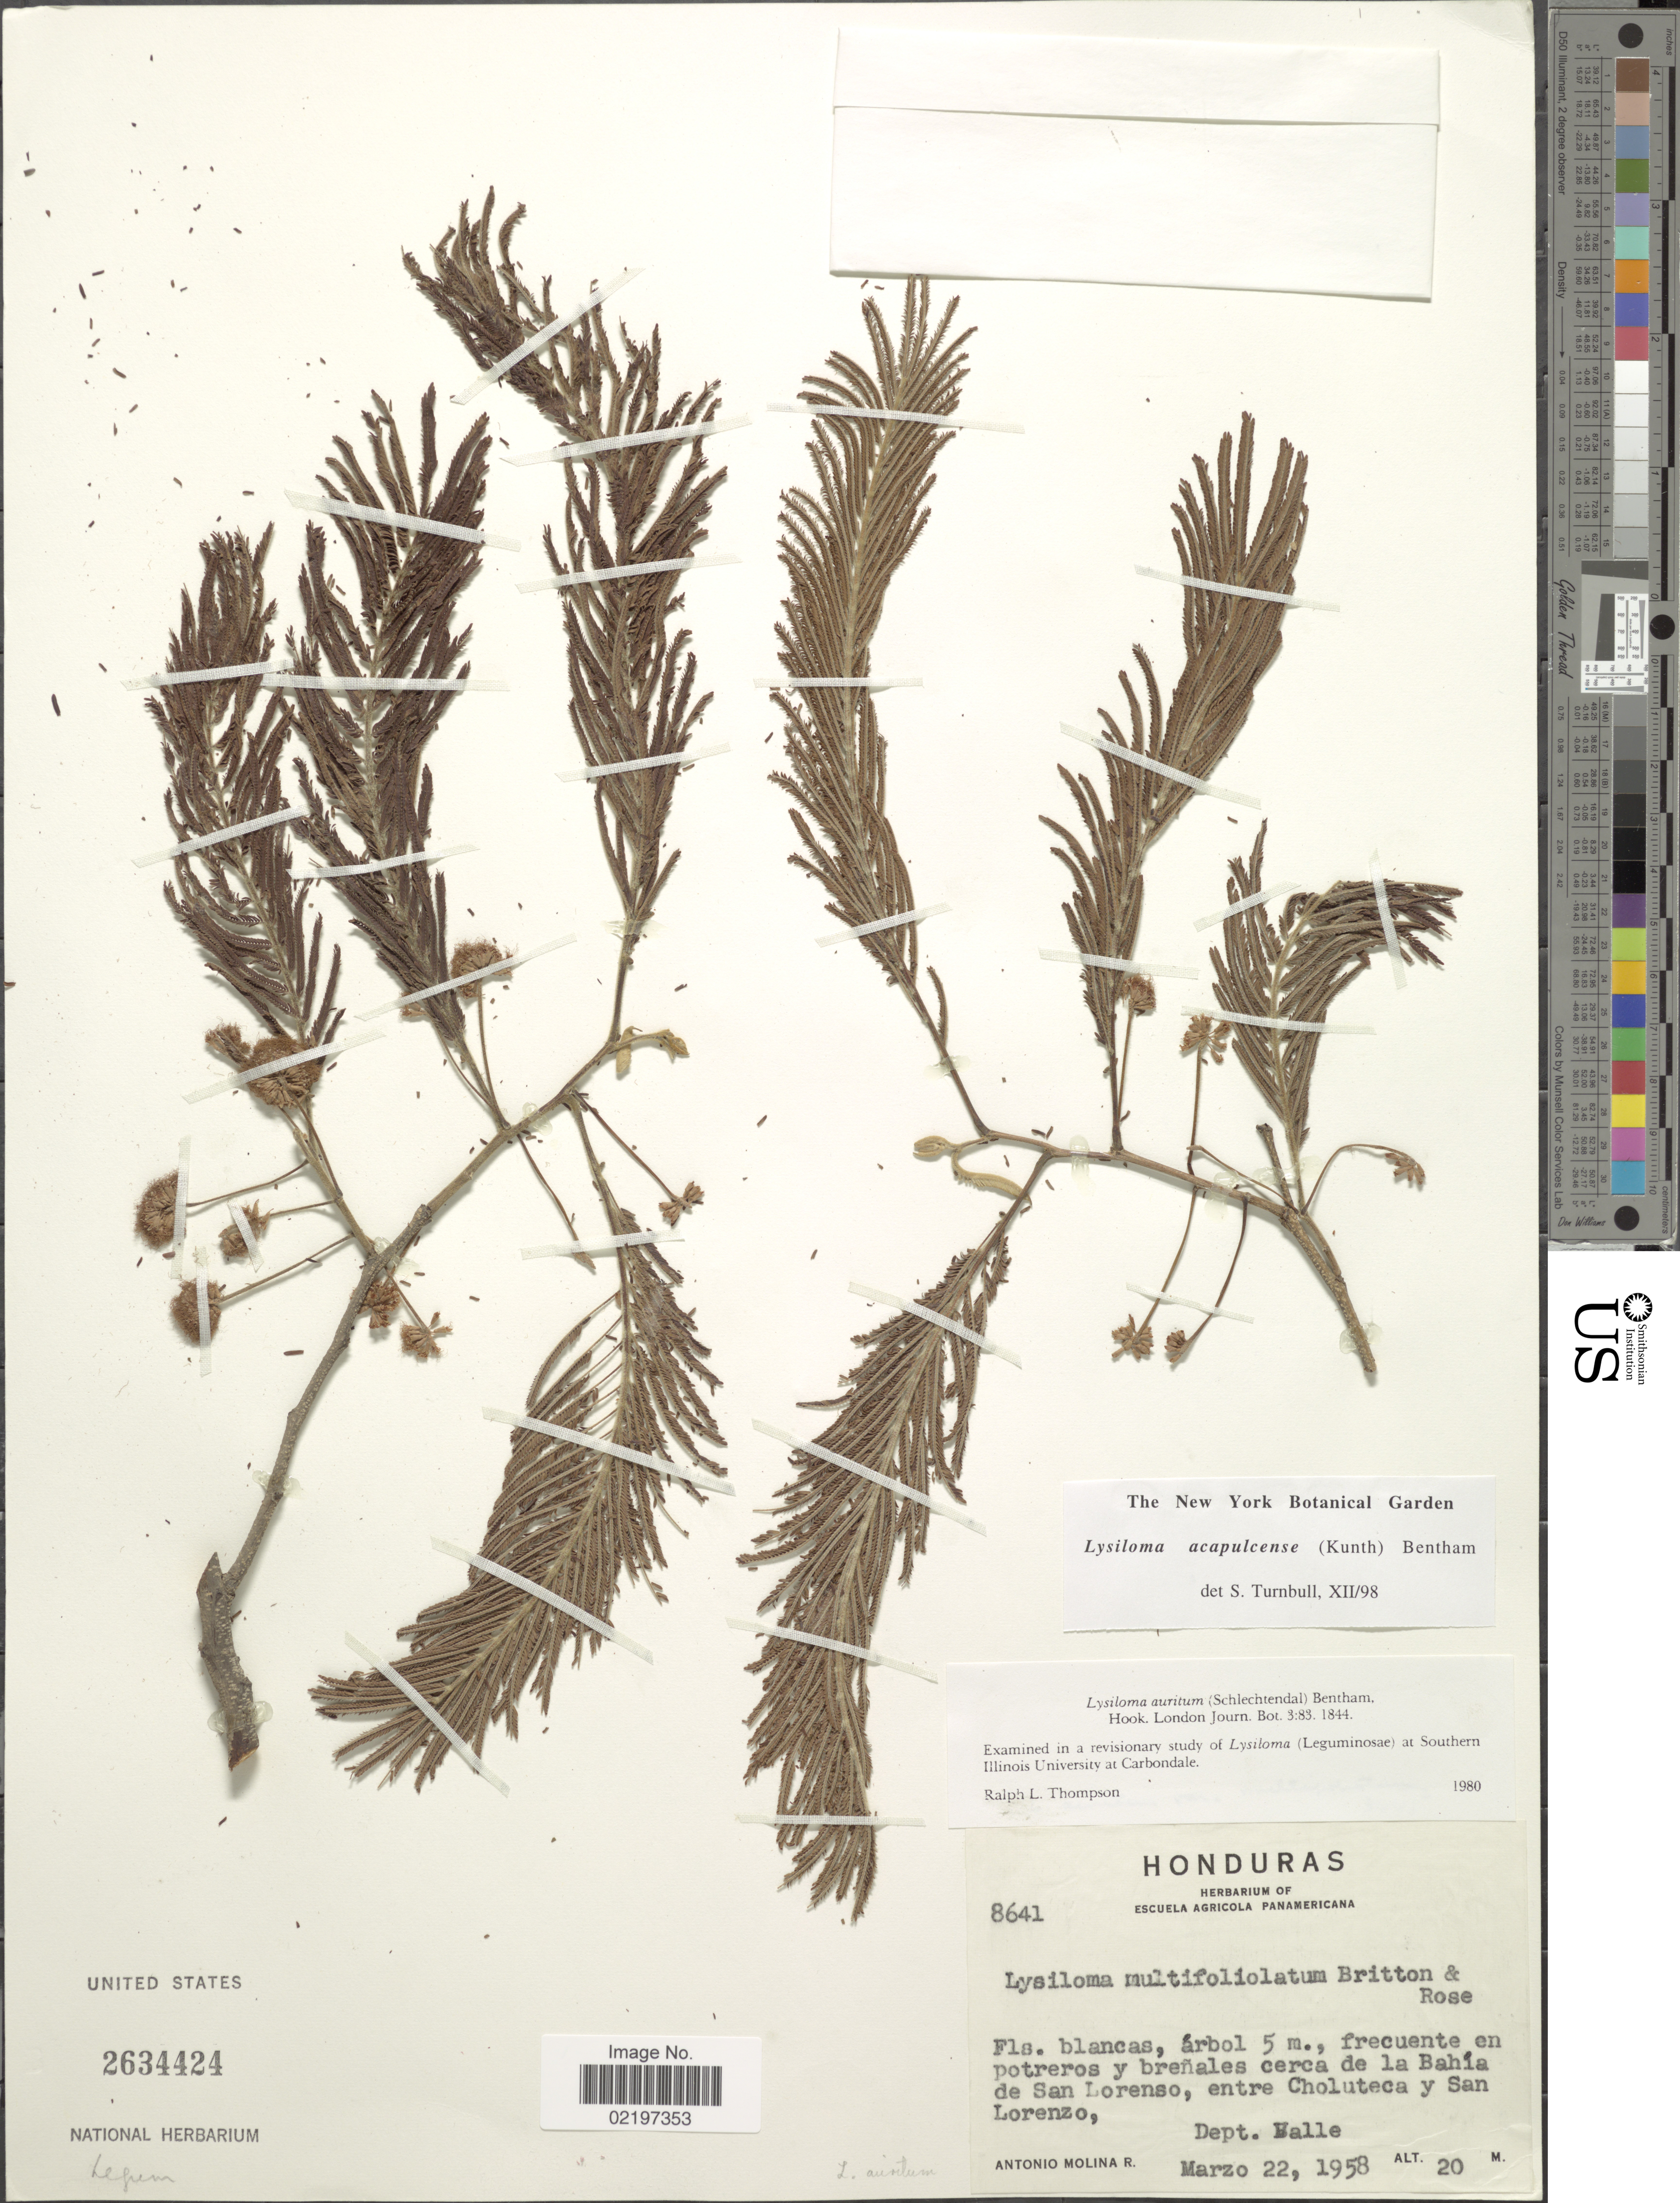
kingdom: Plantae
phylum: Tracheophyta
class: Magnoliopsida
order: Fabales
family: Fabaceae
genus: Lysiloma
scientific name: Lysiloma acapulcense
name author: (Kunth) Benth.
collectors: A. Molina R.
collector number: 8641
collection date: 1958-03-22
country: Honduras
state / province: Valle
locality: Frecuente en potreros y breñales cerca de la Bahia de San Lorenso, entre Choluteca y San Lorenzo, Dept. Valle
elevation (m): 20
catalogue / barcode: US 2634424